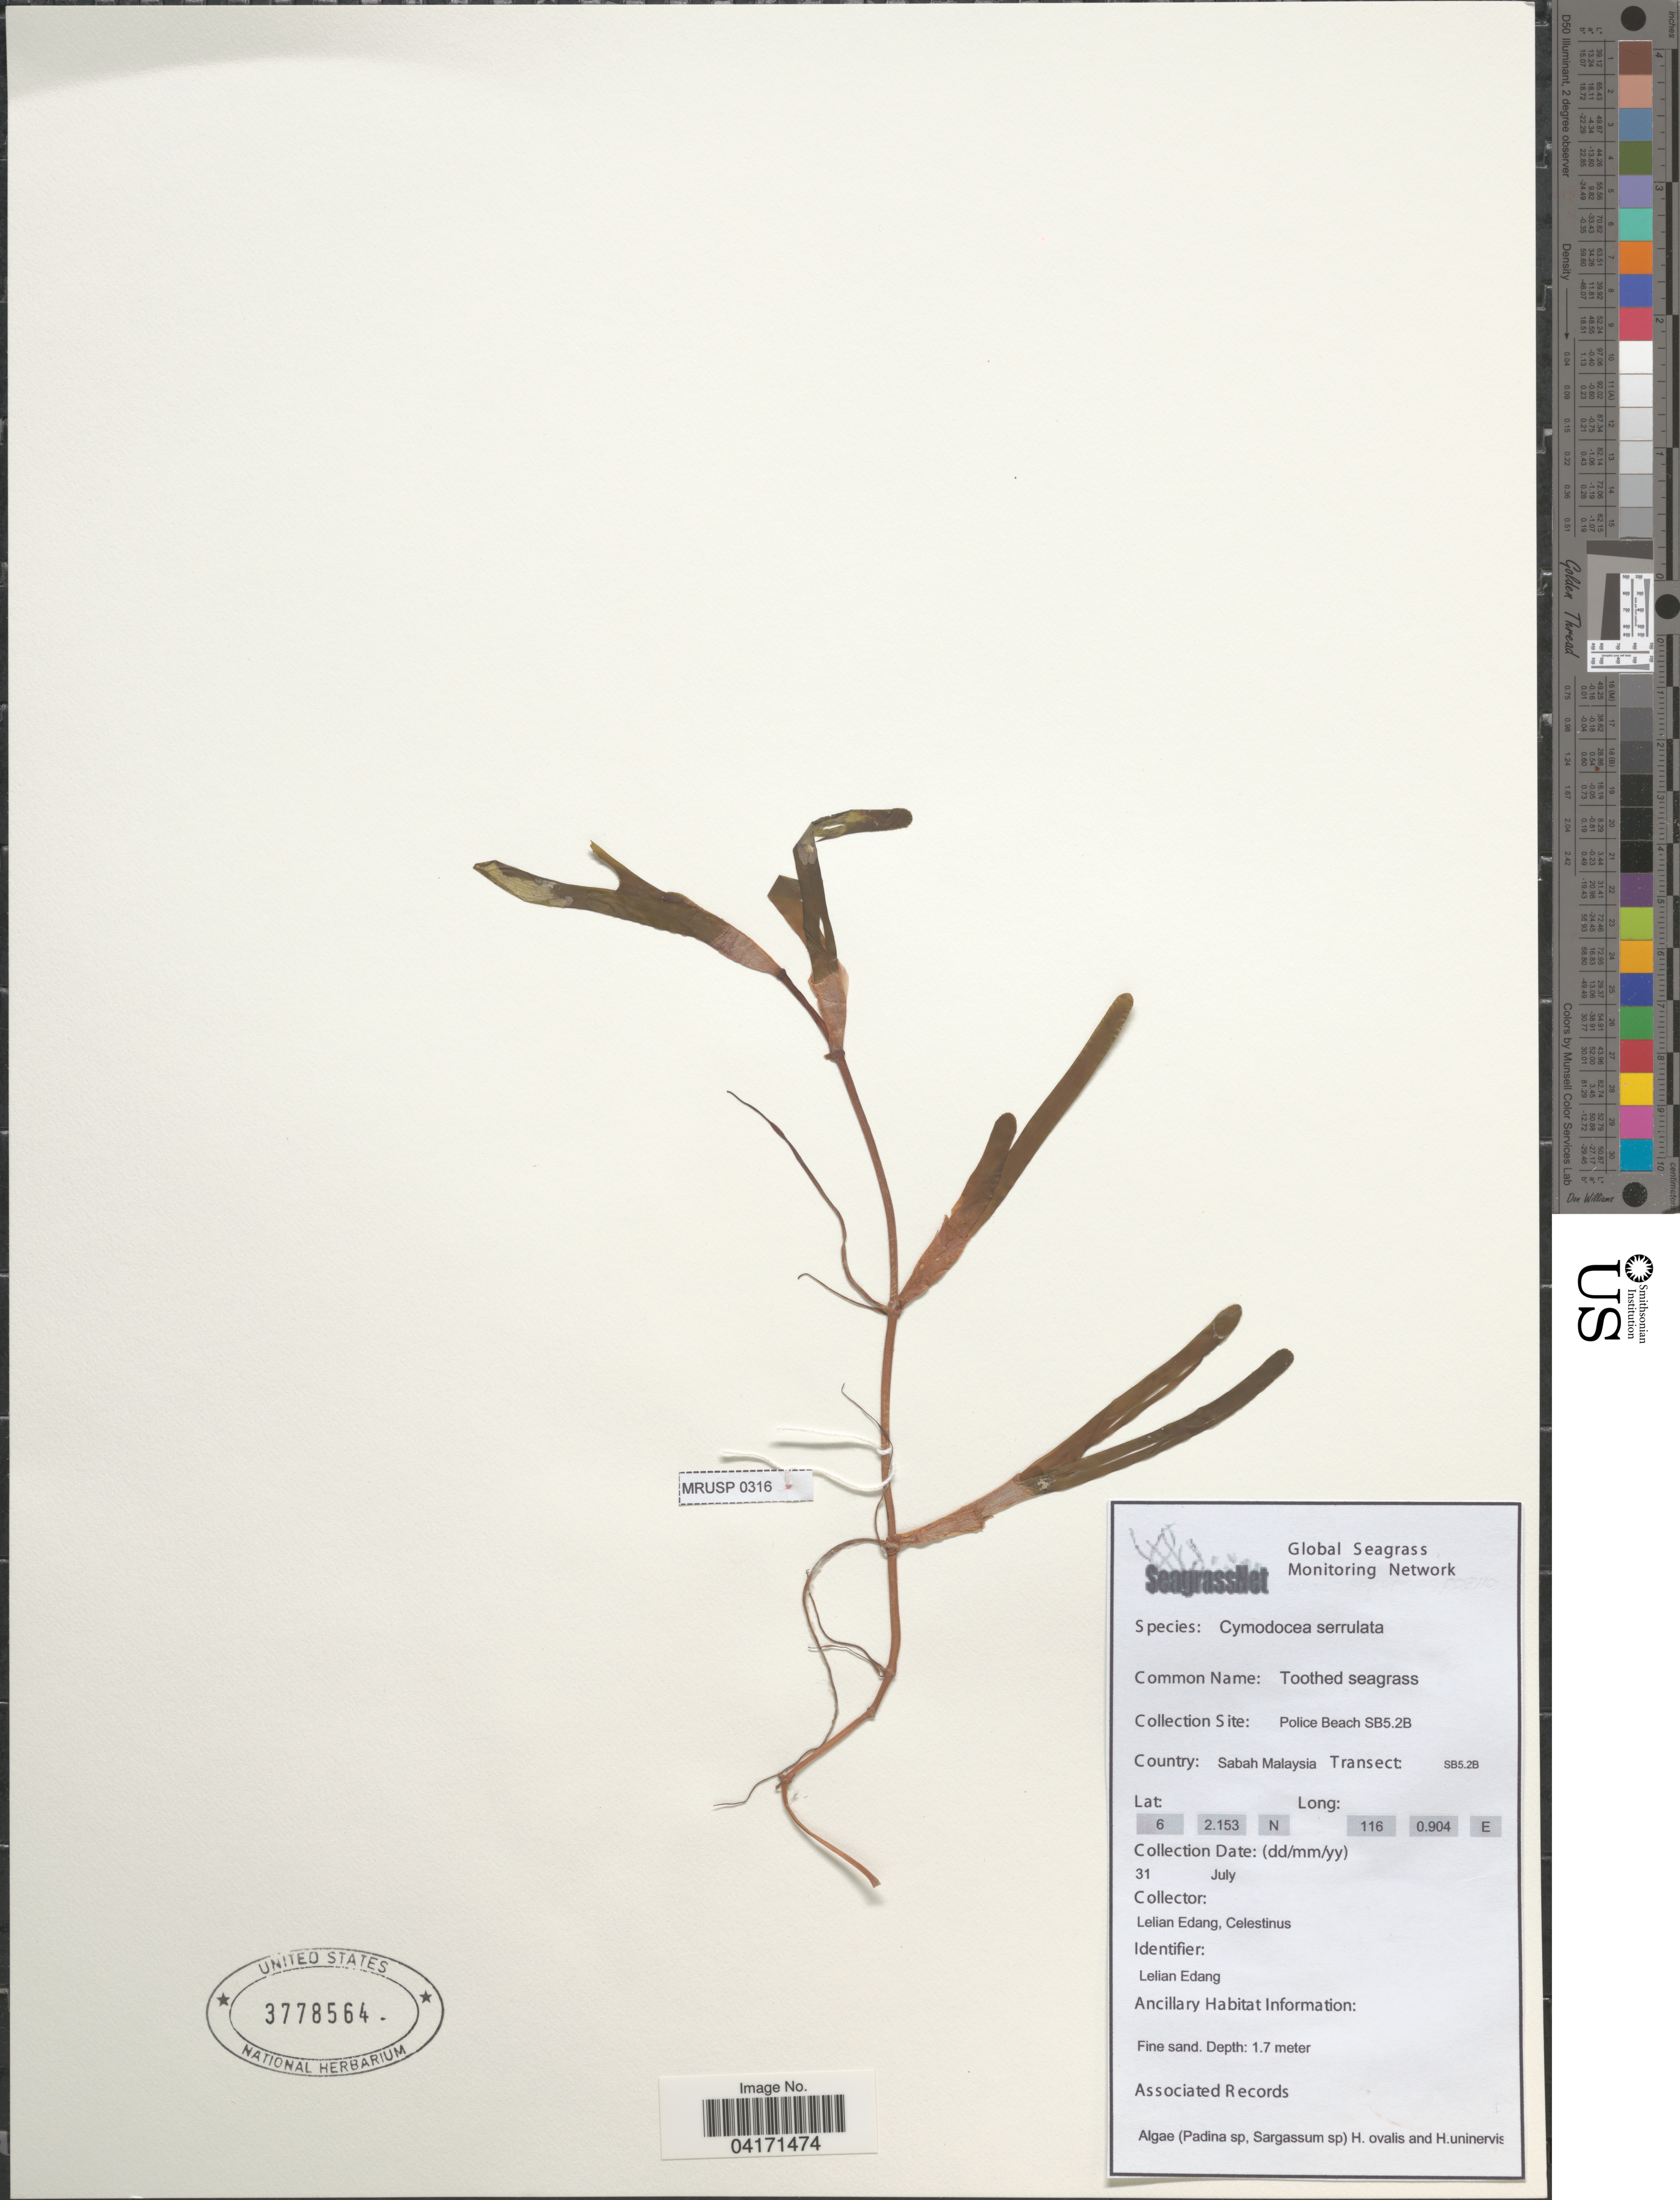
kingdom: Plantae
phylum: Tracheophyta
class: Liliopsida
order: Alismatales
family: Cymodoceaceae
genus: Cymodocea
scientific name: Cymodocea serrulata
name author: (R. Br.) Magnus & Ashers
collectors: L. Celestinus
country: Malaysia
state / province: Sabah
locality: Police Beach SB5.2B. SB5.2B.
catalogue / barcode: US 3778564